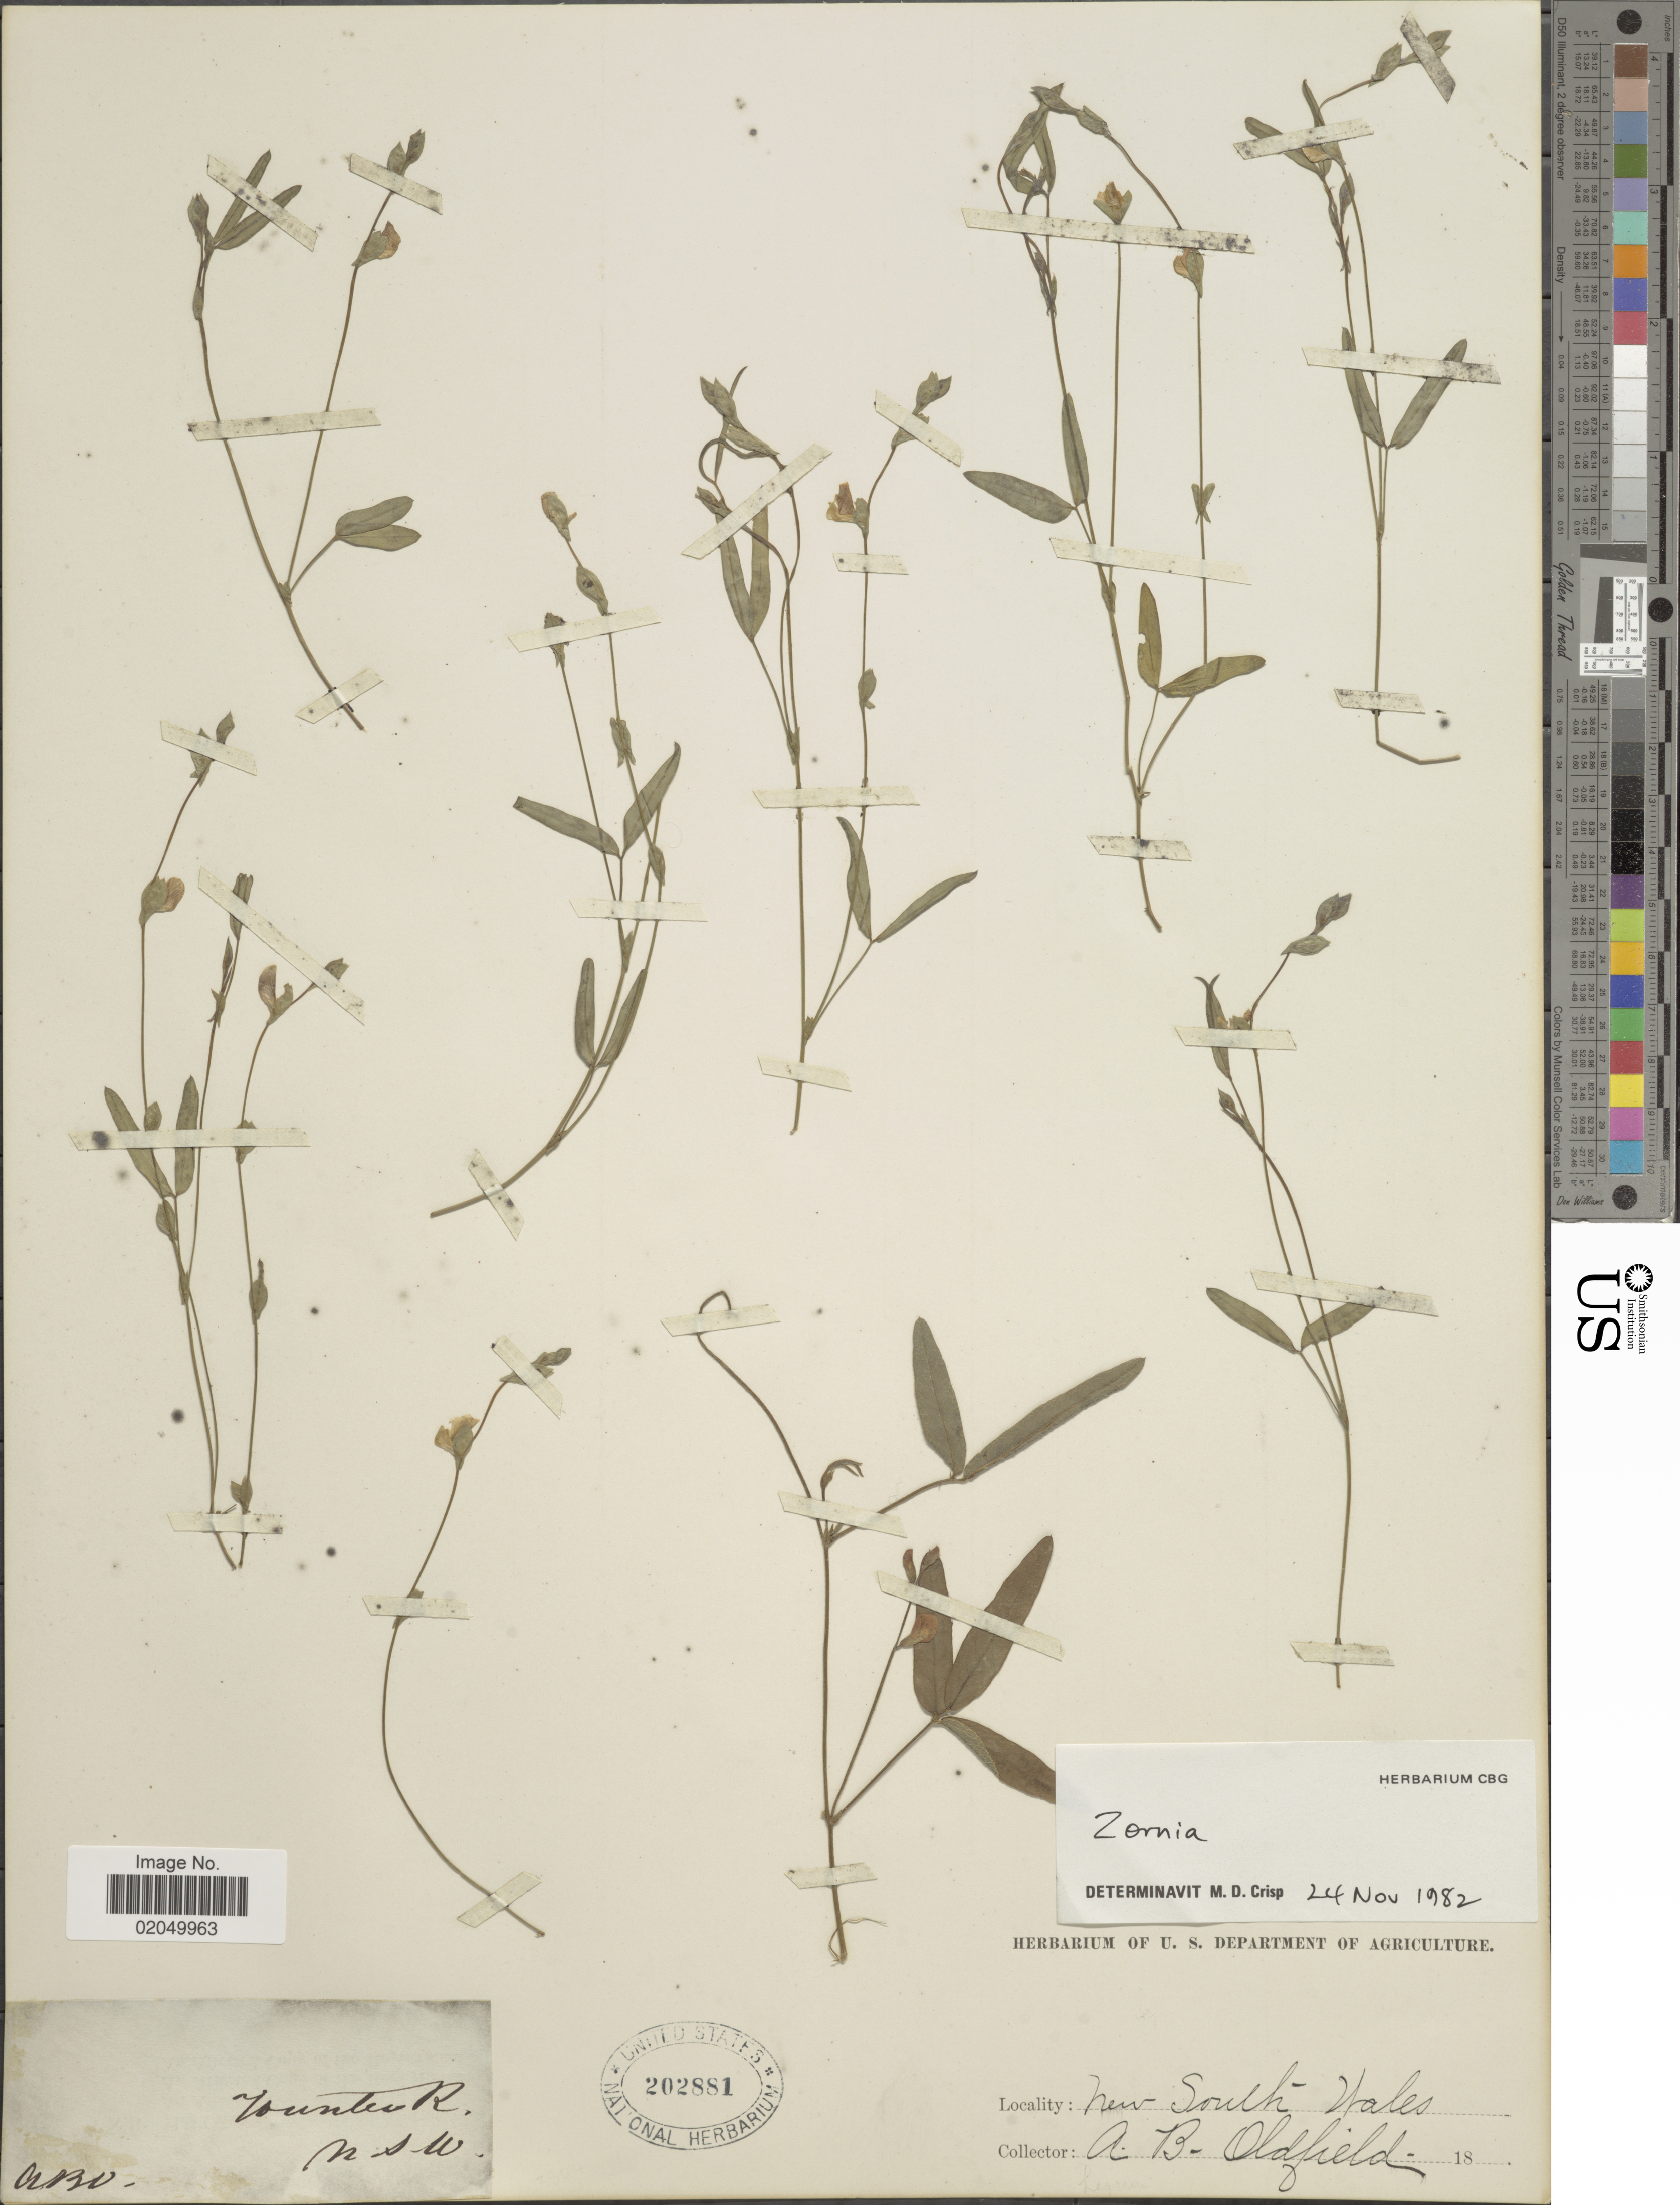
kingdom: Plantae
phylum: Tracheophyta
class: Magnoliopsida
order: Fabales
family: Fabaceae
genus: Zornia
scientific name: Zornia sp.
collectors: A. Oldfield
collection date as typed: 18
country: Australia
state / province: New South Wales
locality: Hunter R.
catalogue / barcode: US 202881